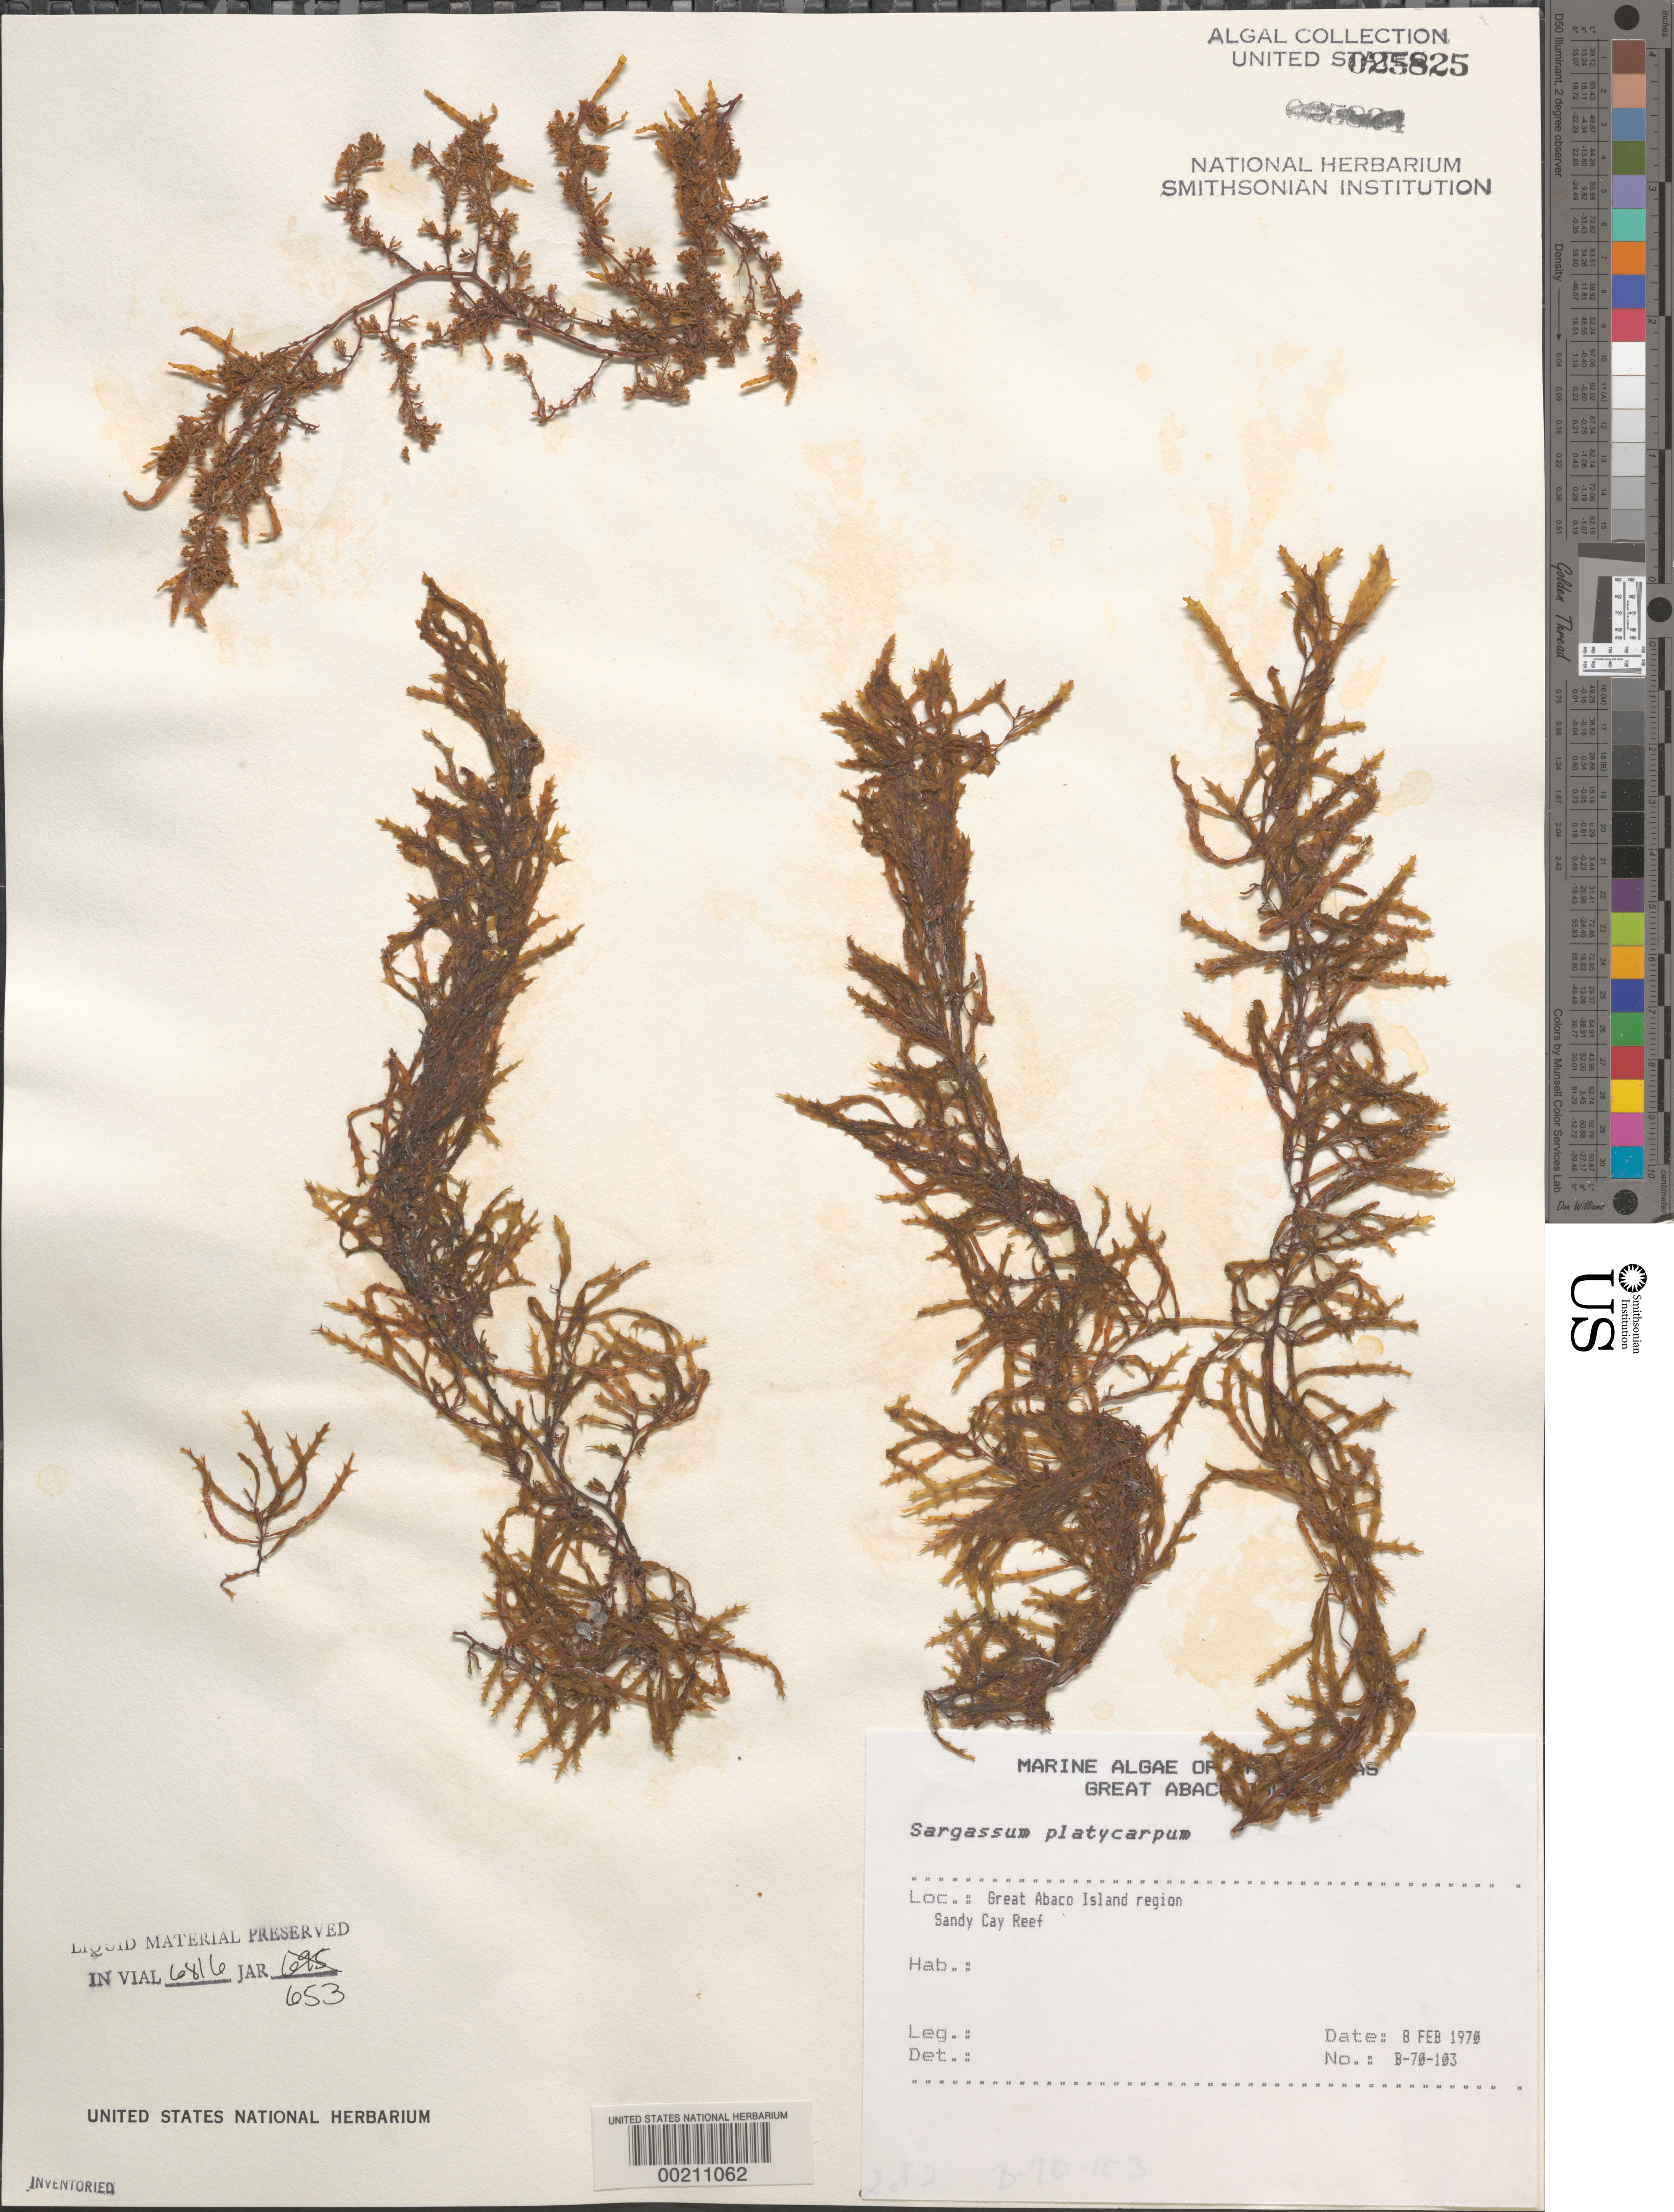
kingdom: Chromista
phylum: Ochrophyta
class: Phaeophyceae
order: Fucales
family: Sargassaceae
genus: Sargassum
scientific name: Sargassum platycarpum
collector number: B-70-103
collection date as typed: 08 Feb 1970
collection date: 1970-02-08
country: Bahamas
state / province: Abaco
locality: Sandy cay reef, great abaco island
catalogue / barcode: US 25825